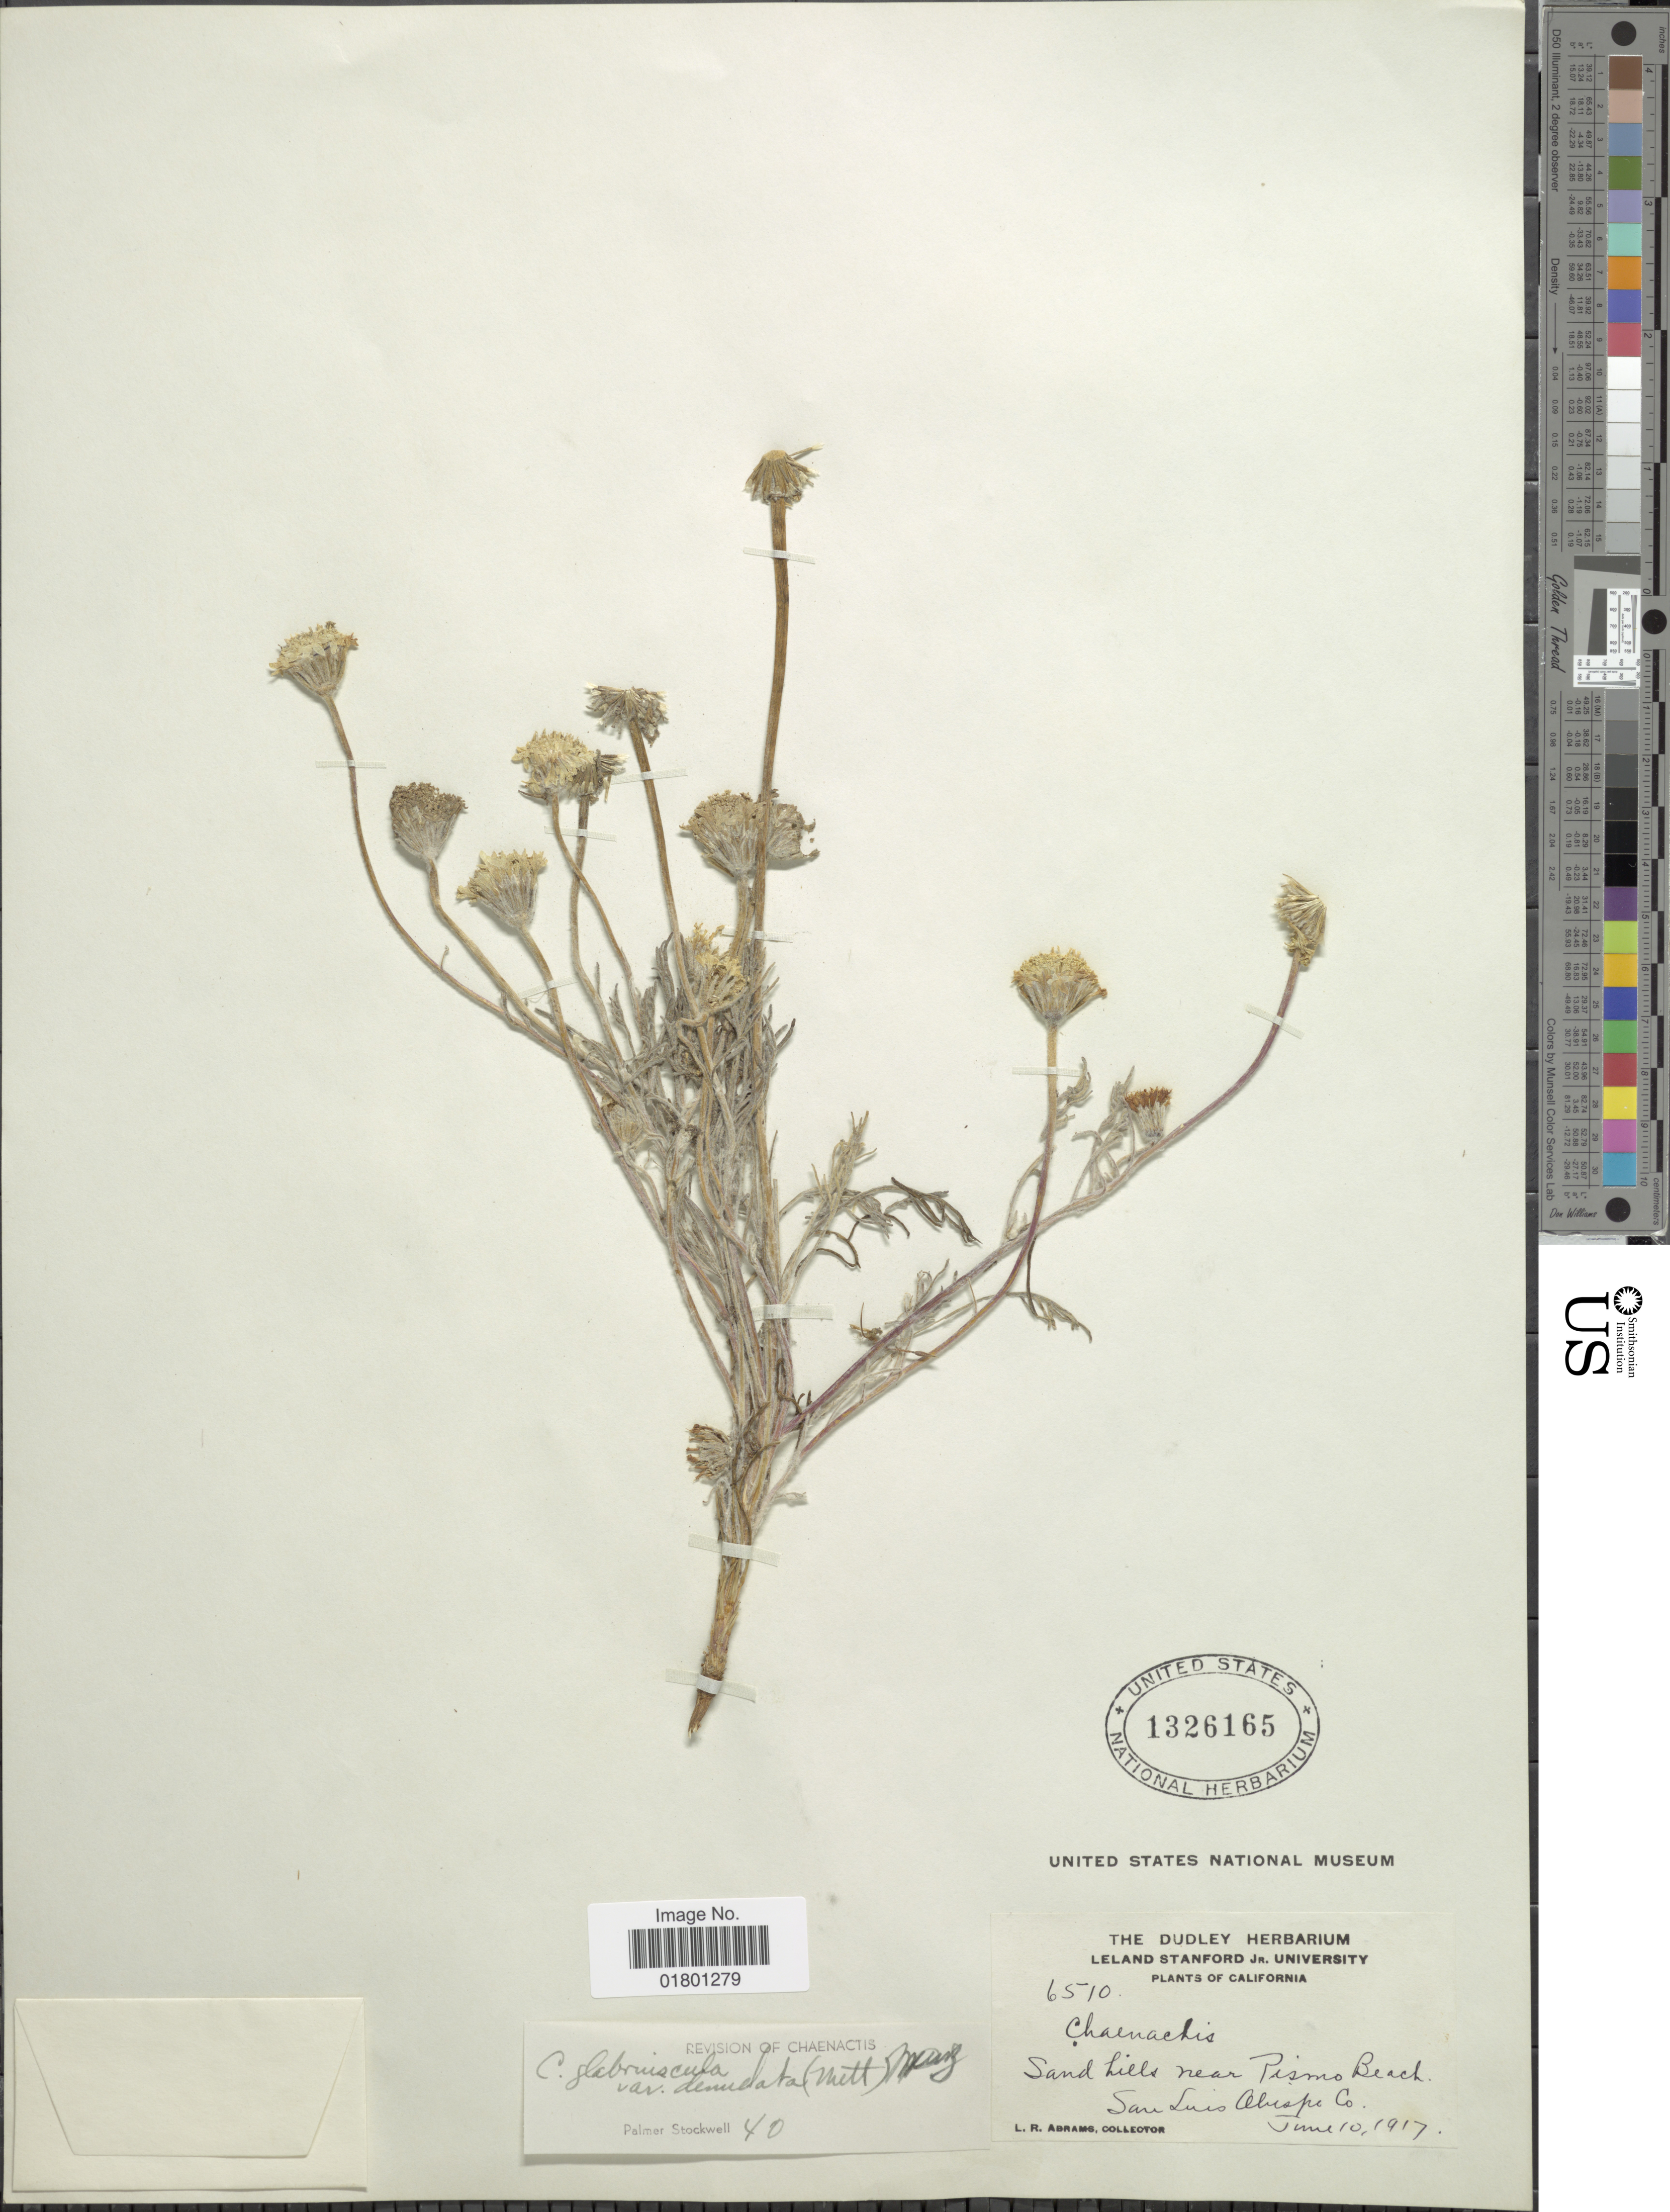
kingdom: Plantae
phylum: Tracheophyta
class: Magnoliopsida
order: Asterales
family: Asteraceae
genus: Chaenactis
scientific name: Chaenactis glabriuscula var. denudata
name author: (Nutt.) Munz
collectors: L. Abrams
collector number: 6510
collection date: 1917-06-10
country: United States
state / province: California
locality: Sand hills near Pismo Beach, San Luis Abispo Co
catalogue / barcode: US 1326165